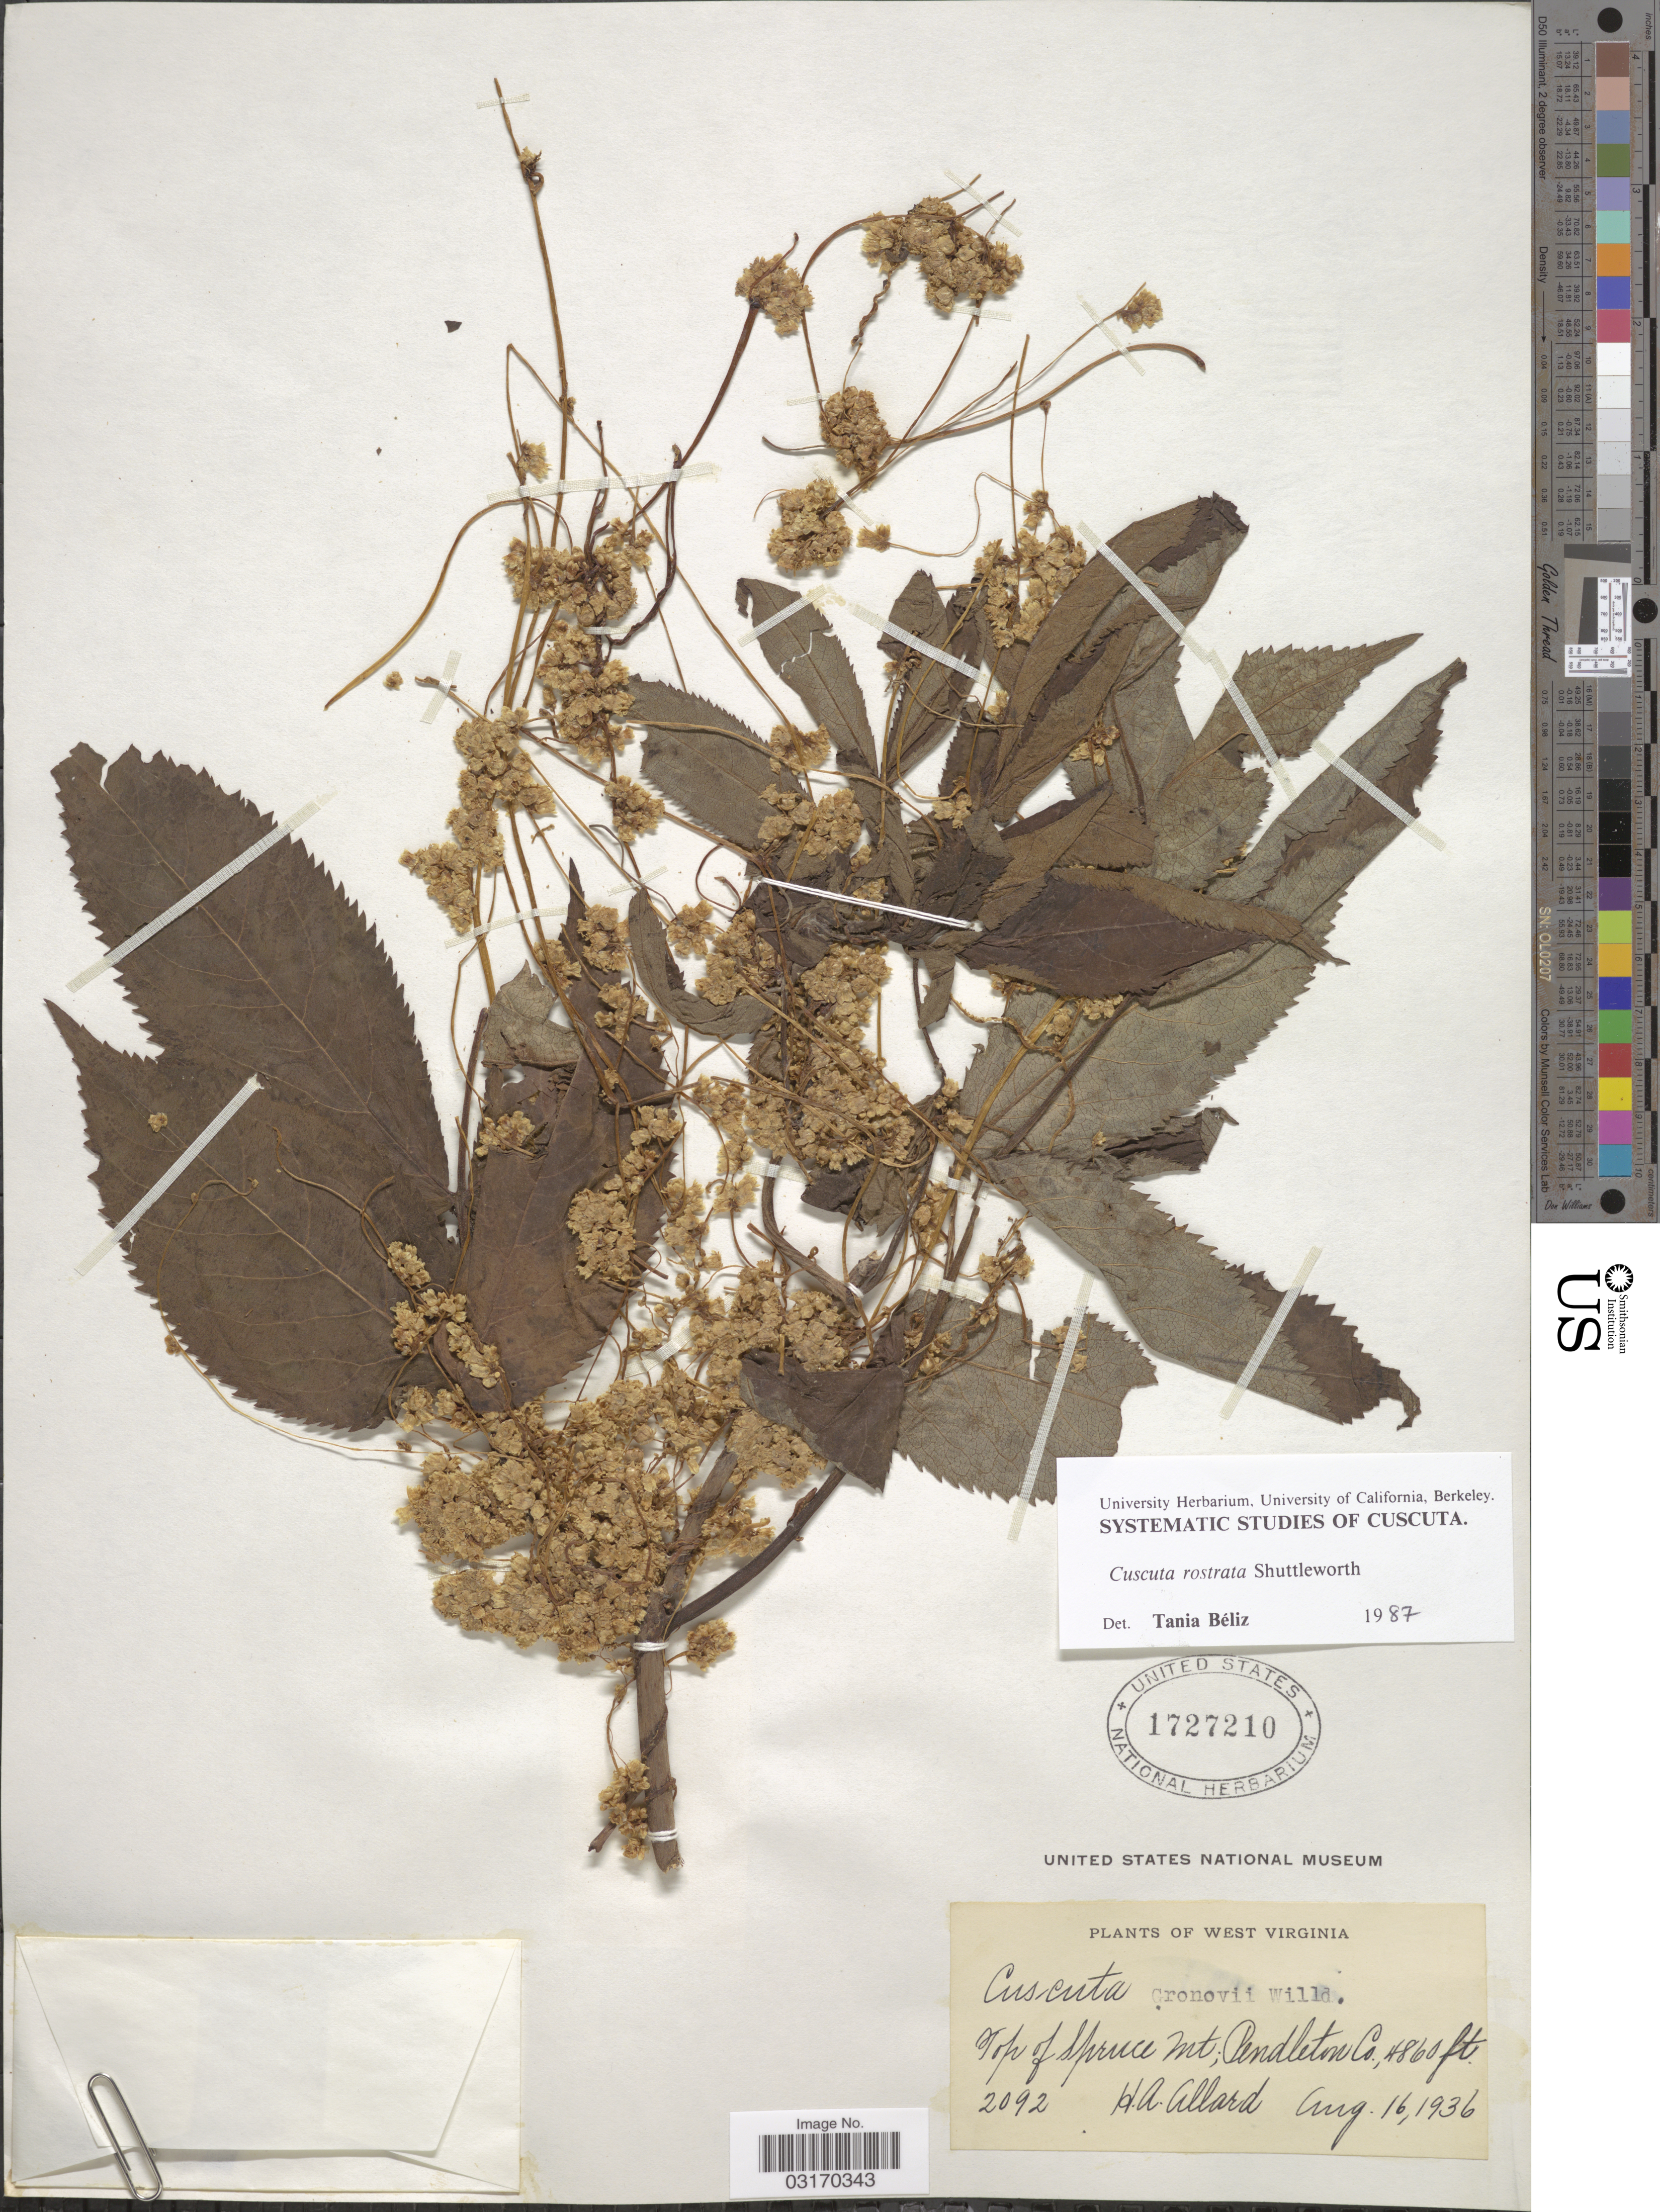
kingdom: Plantae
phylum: Tracheophyta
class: Magnoliopsida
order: Solanales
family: Convolvulaceae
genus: Cuscuta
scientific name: Cuscuta rostrata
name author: Shuttlew. ex Engelm. & A. Gray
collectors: H. A. Allard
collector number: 2092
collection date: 1936-08-16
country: United States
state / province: West Virginia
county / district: Pendleton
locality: Top of Spruce Mt., Pendleton Co.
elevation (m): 1481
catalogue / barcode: US 1727210